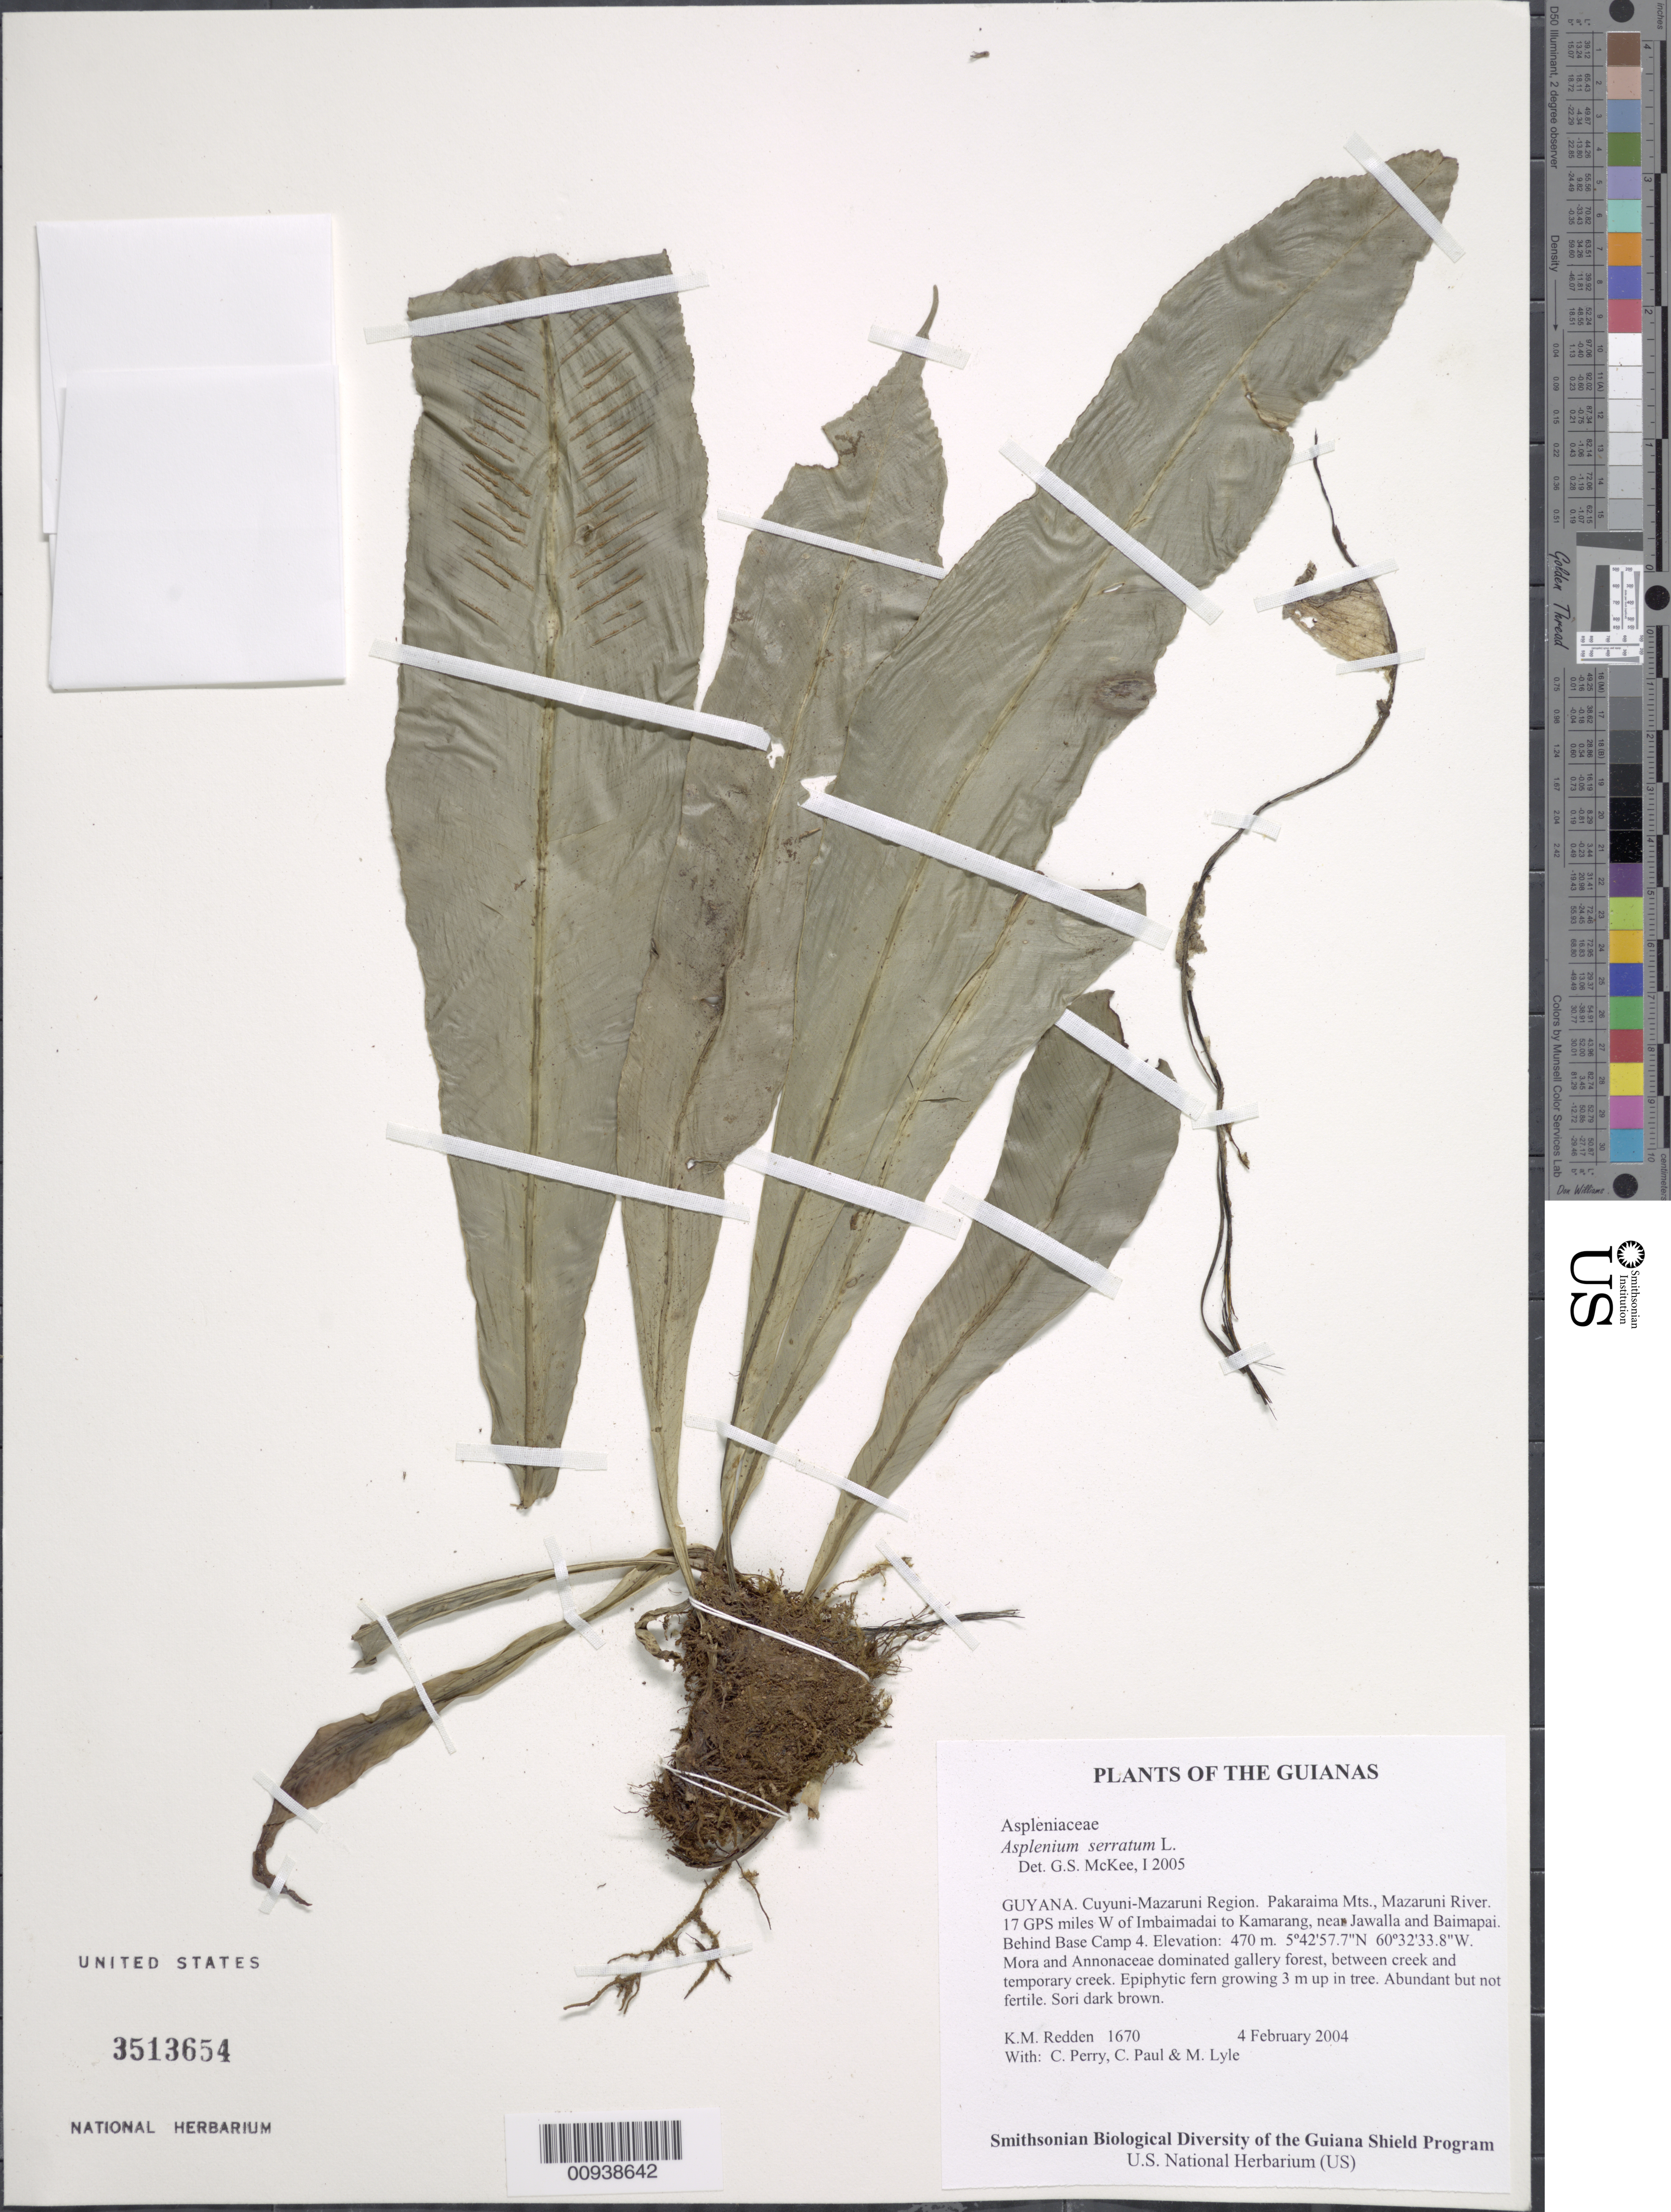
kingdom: Plantae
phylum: Tracheophyta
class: Polypodiopsida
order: Polypodiales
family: Aspleniaceae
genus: Asplenium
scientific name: Asplenium serratum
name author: L.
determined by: McKee, G. S., (US), NMNH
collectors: K. M. Redden, C. Perry, C. Paul & M. Lyle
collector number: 1670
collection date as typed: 4 February 2004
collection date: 2004-02-04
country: Guyana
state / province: Cuyuni-Mazaruni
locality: Pakaraima Mts., Mazaruni River. 17 GPS miles W of Imbaimadai to Kamarang, near Jawalla and Baimapai. Behind Base Camp 4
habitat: Mora and Annonaceae dominated gallery forest, between creek and temporary creek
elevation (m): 470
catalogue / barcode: US 3513654